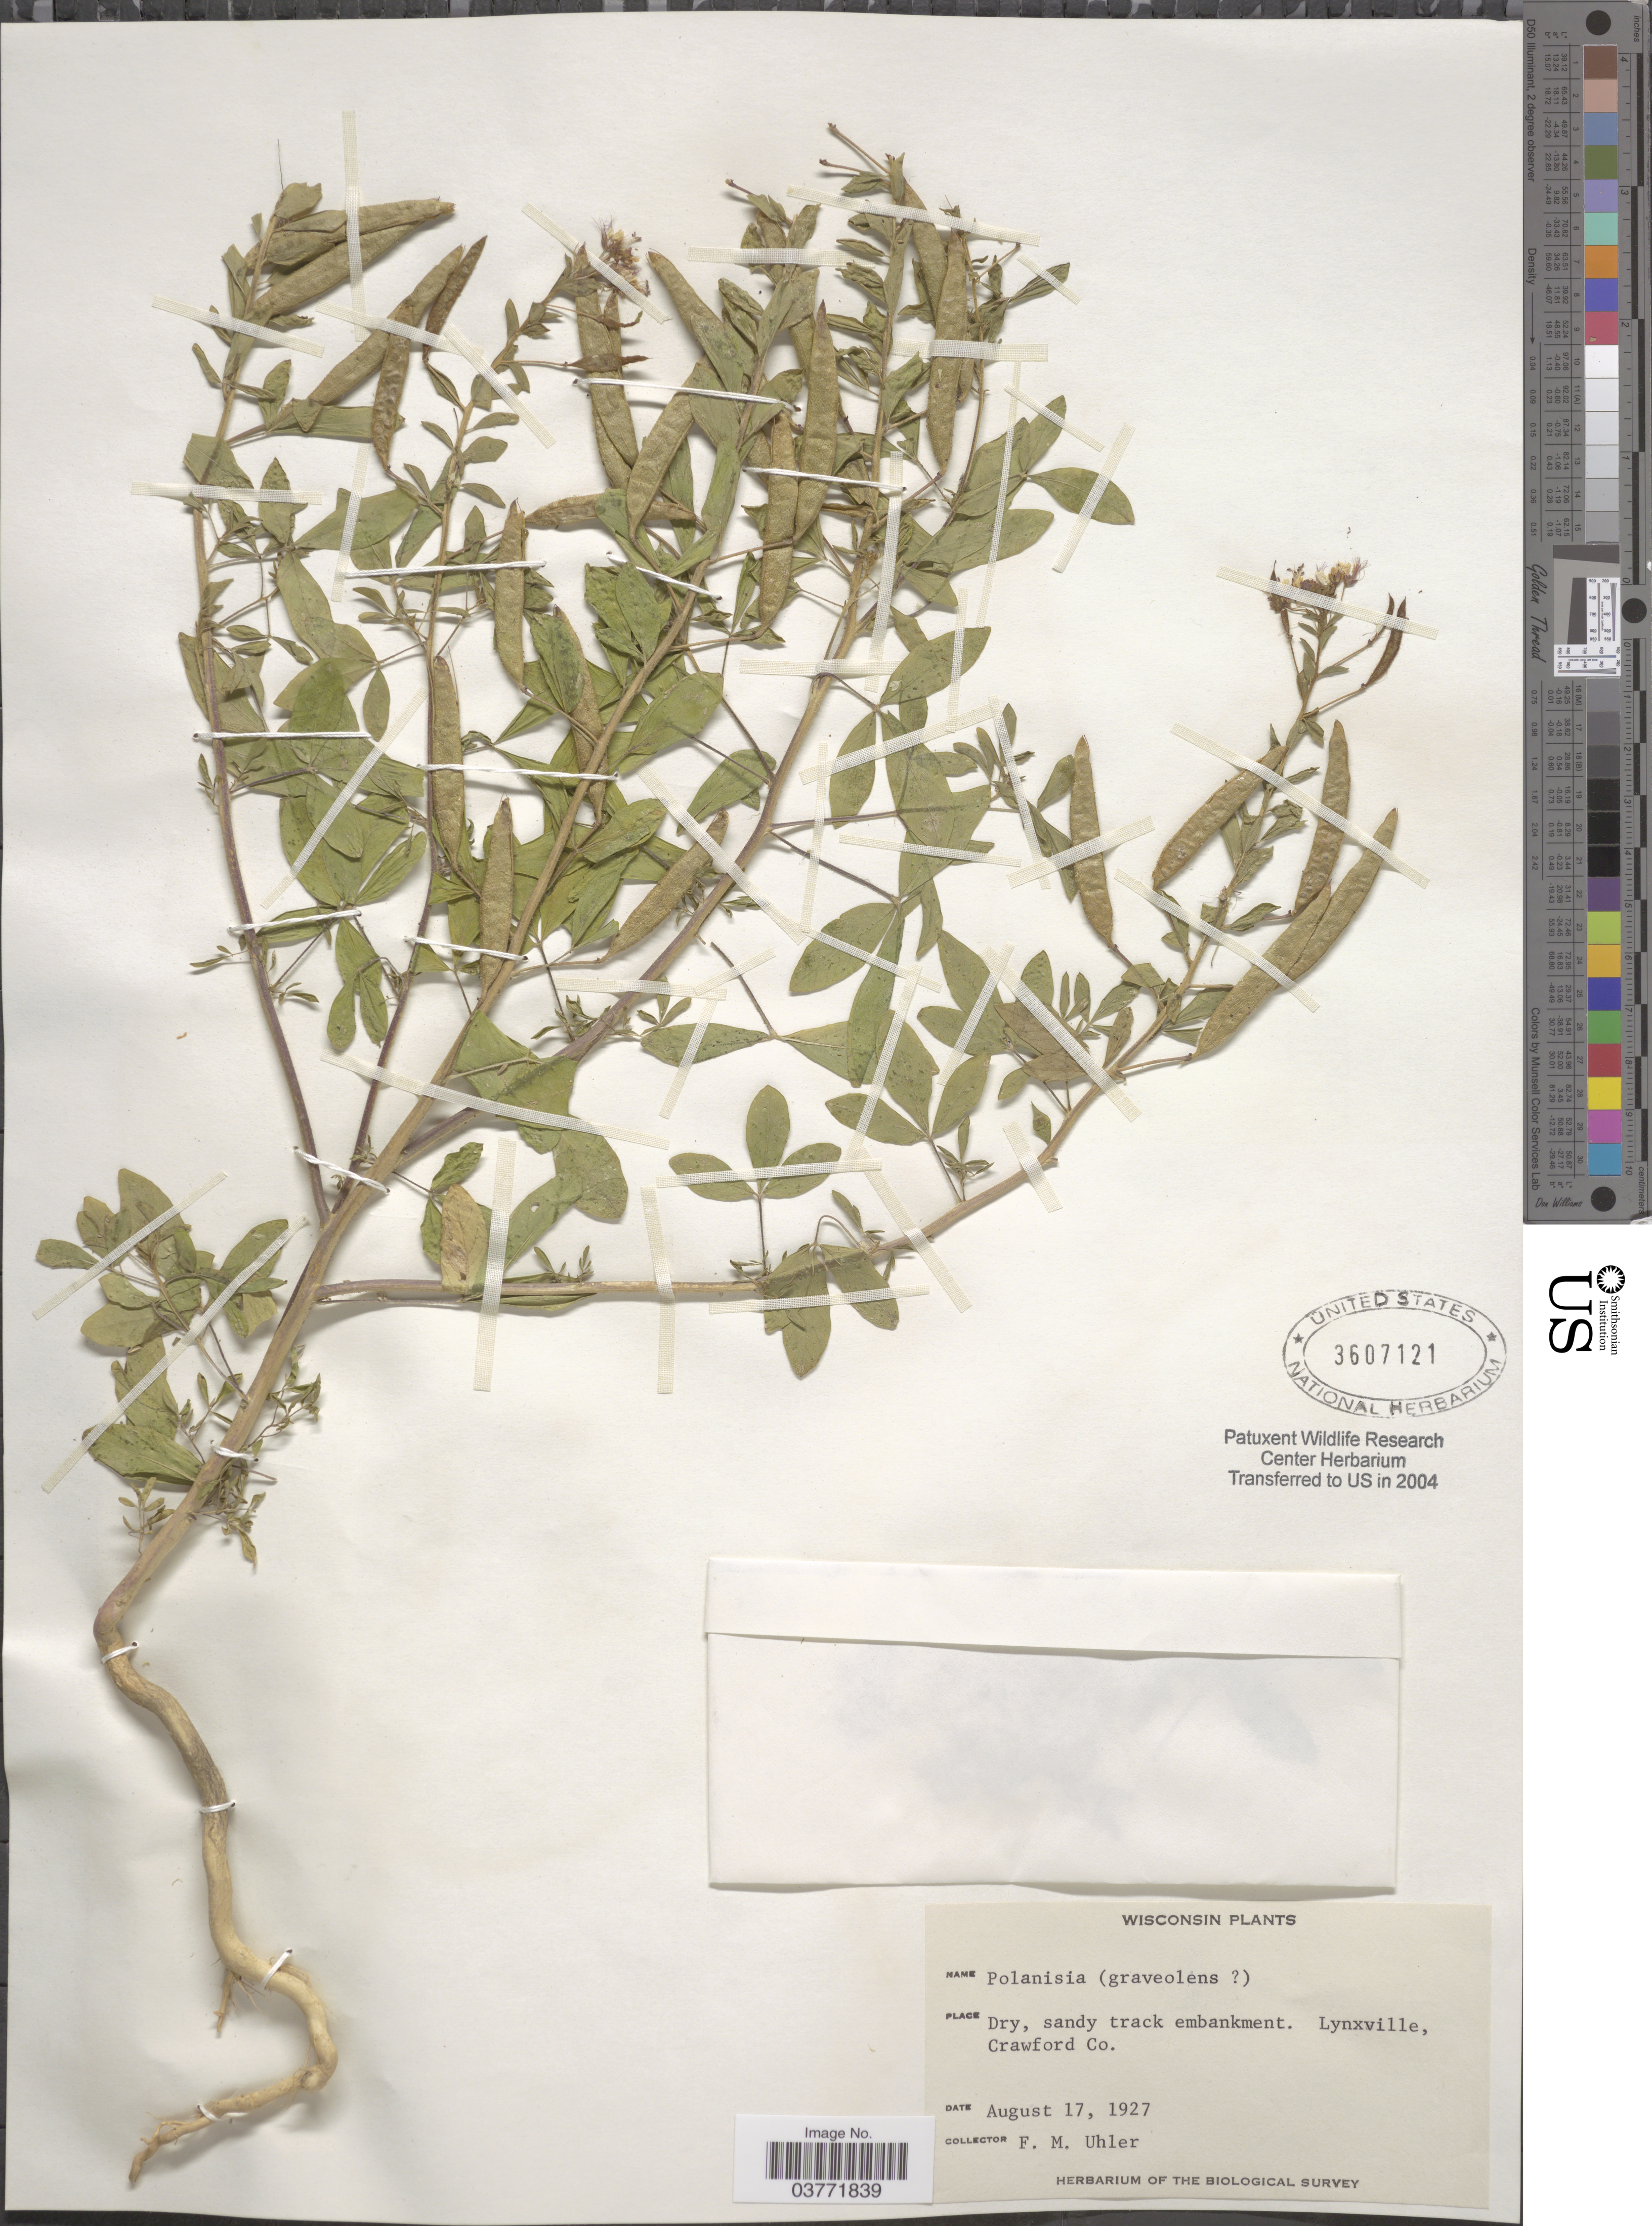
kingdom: Plantae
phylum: Tracheophyta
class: Magnoliopsida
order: Brassicales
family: Cleomaceae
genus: Polanisia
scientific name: Polanisia dodecandra subsp. dodecandra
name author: (L.) DC.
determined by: Strong, Mark T., (BOT), Smithsonian Institution - National Museum of Natural History (UNITED STATES)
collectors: F. M. Uhler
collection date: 1927-08-17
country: United States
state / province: Wisconsin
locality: Lynxville, Crawford Co.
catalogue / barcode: US 3607121